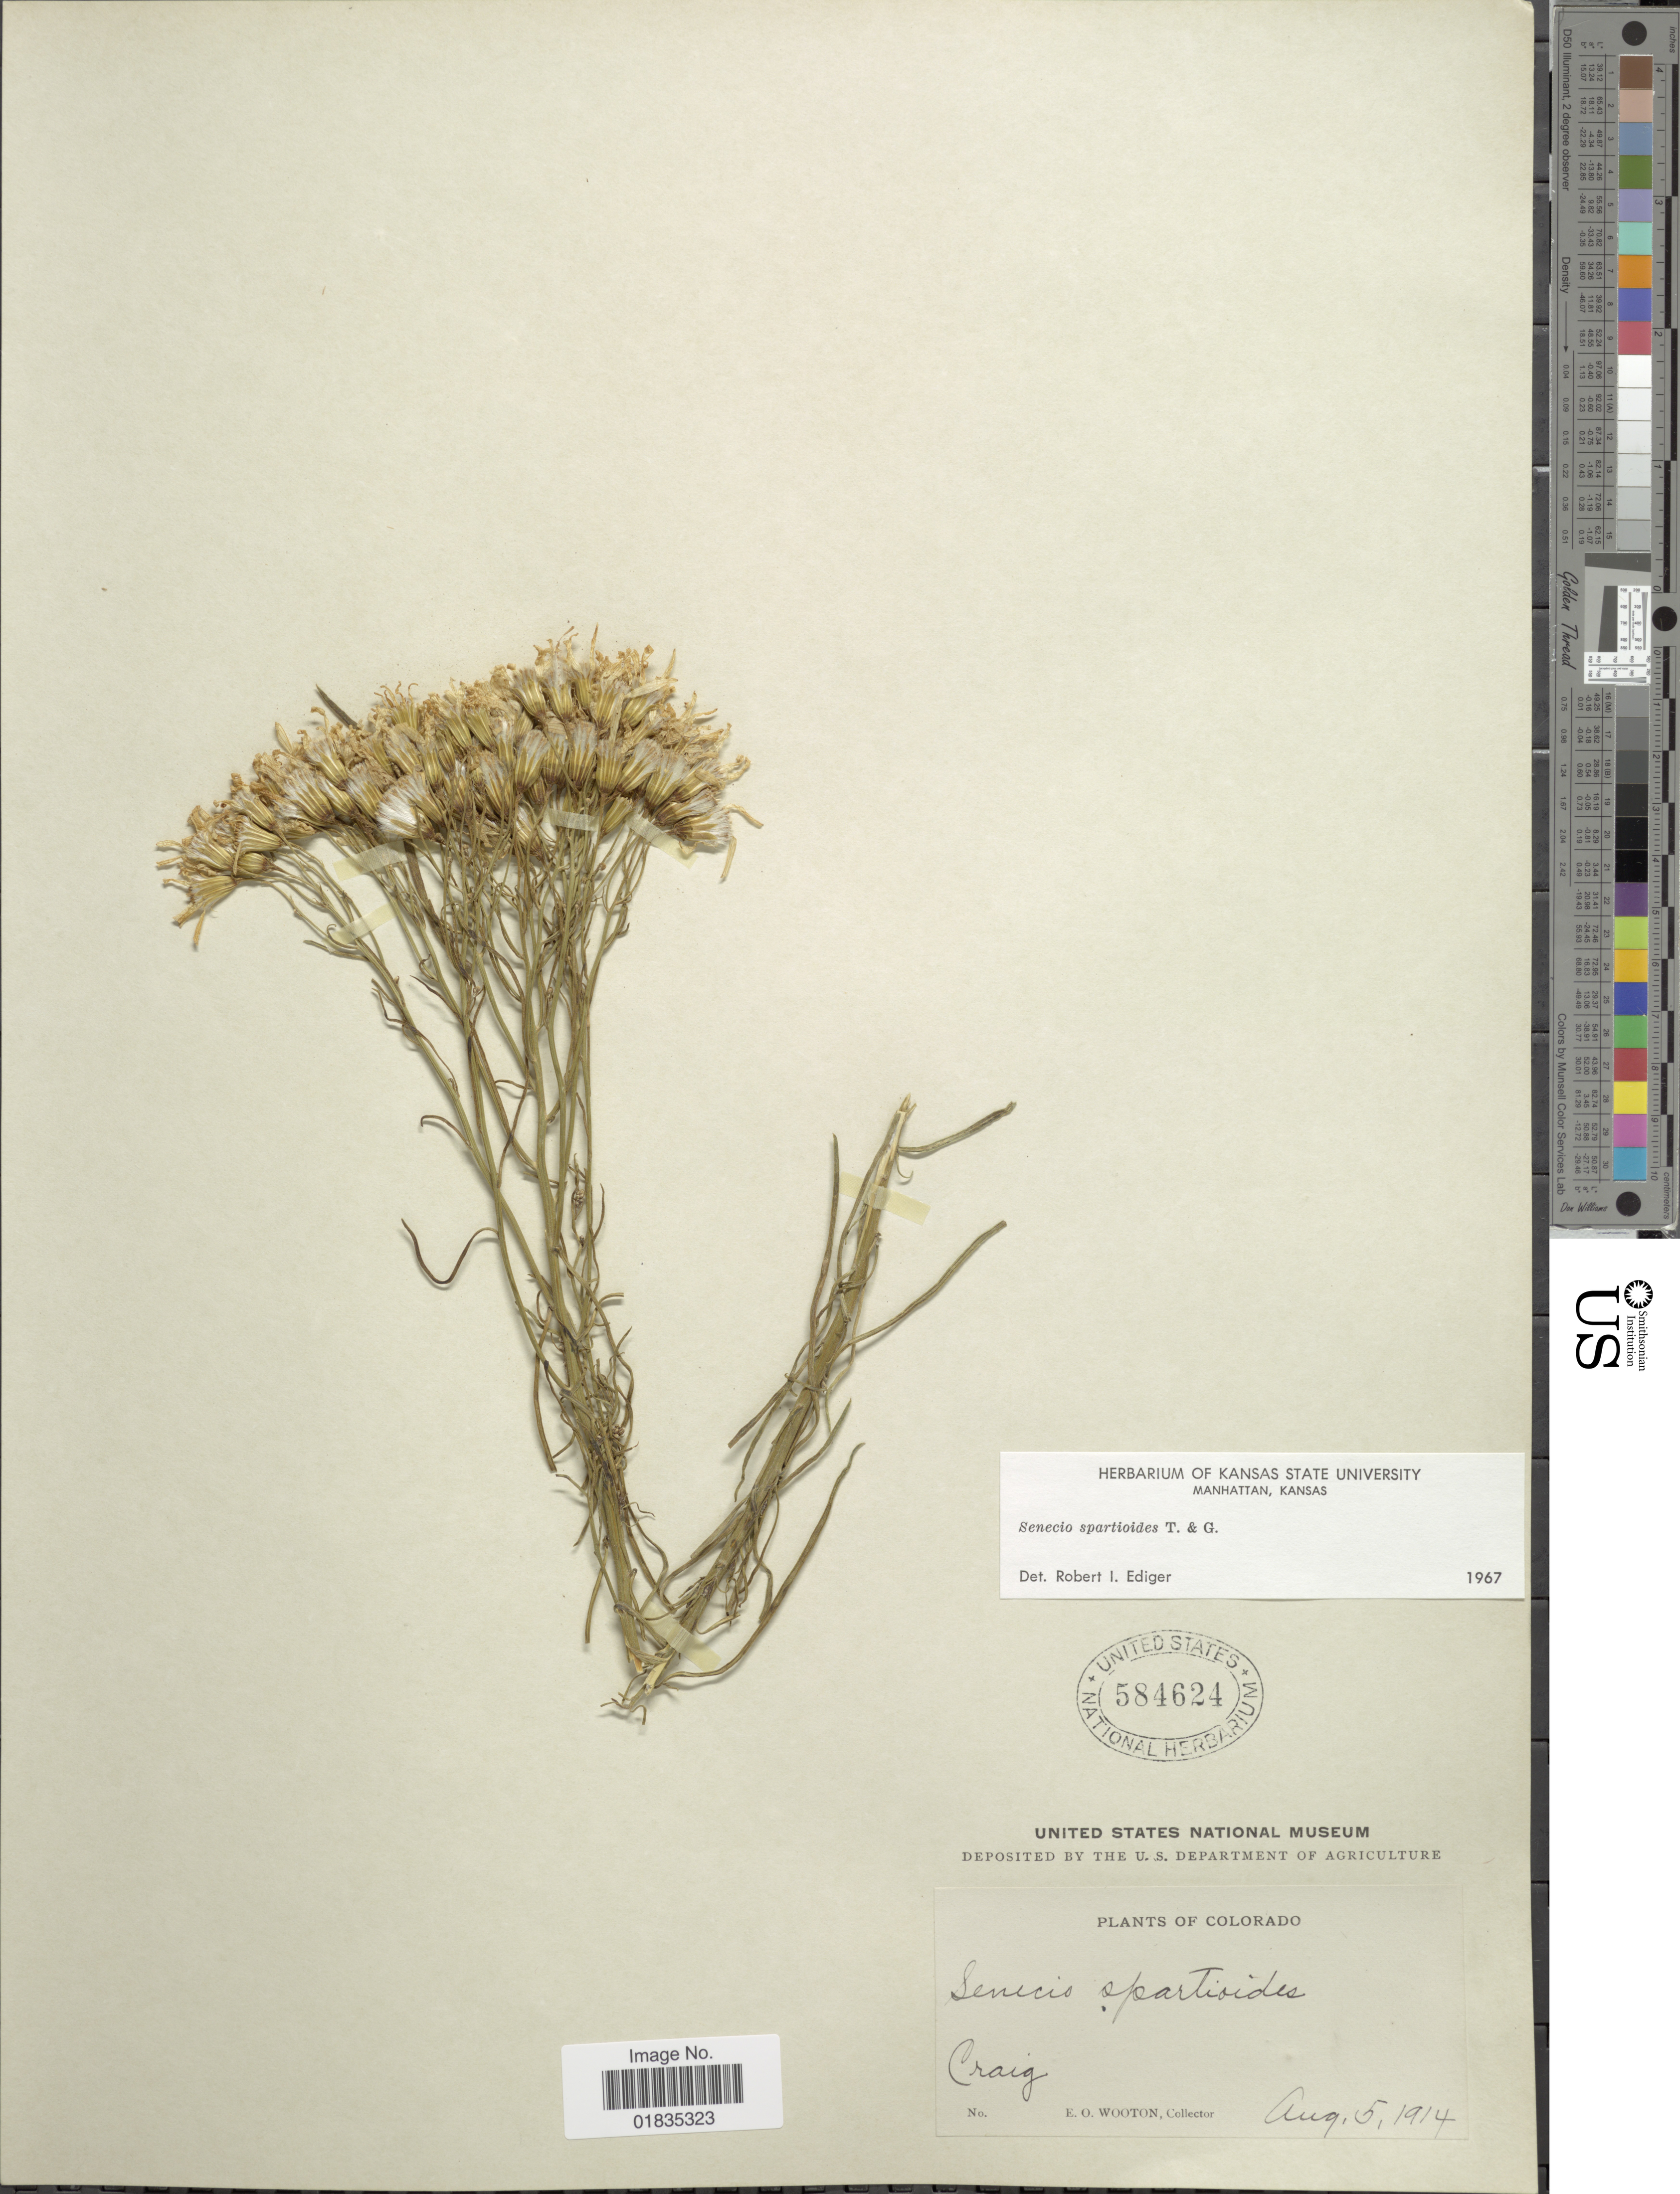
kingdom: Plantae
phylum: Tracheophyta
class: Magnoliopsida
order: Asterales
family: Asteraceae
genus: Senecio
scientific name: Senecio spartioides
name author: Torr. & A. Gray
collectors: E. O. Wooton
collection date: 1914-08-05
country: United States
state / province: Colorado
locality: Craig.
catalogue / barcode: US 584624